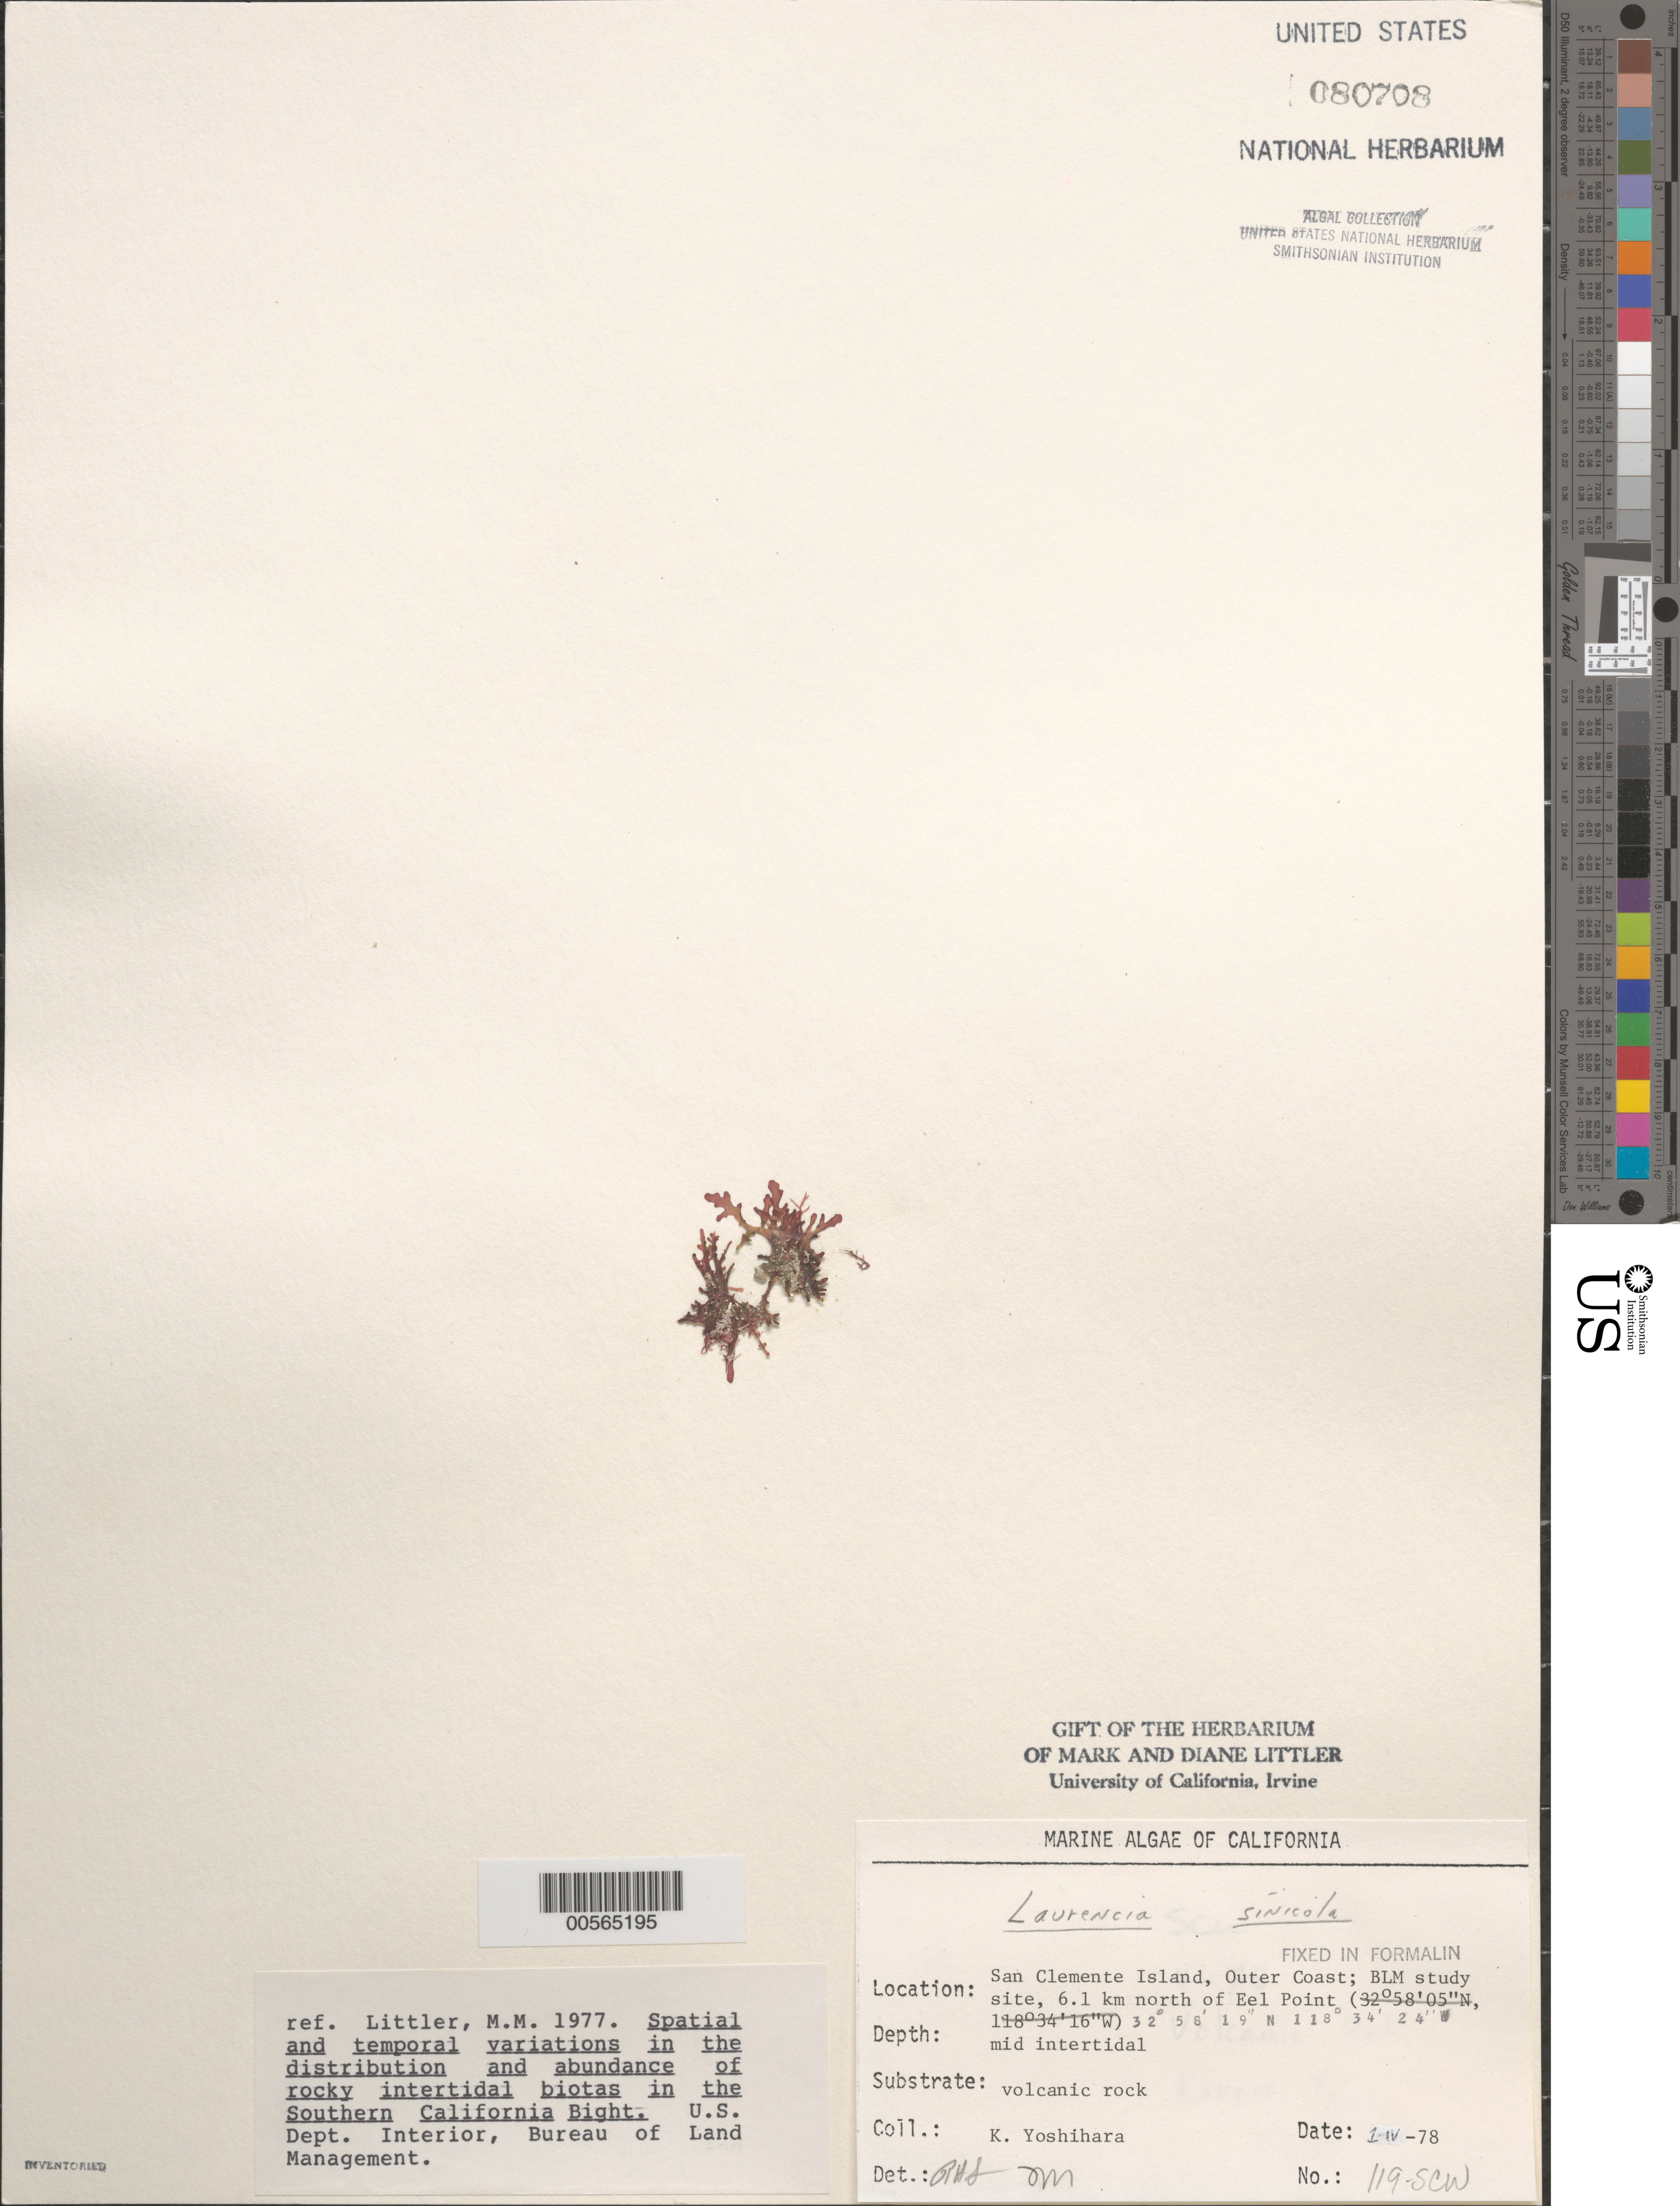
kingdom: Plantae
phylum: Rhodophyta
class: Florideophyceae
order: Ceramiales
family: Rhodomelaceae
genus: Osmundea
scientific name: Osmundea sinicola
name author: (Setchell & N.L. Gardner) K.W. Nam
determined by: Algae name updating Project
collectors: K. Yoshihara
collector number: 119-scw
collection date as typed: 01 Apr 1978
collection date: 1978-04-01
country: United States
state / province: California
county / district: Los Angeles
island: San Clemente Island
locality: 6.1 km north of Eel Point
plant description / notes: BLM-SOCALBIGHT Rocky Intertidal Survey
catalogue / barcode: US 80708